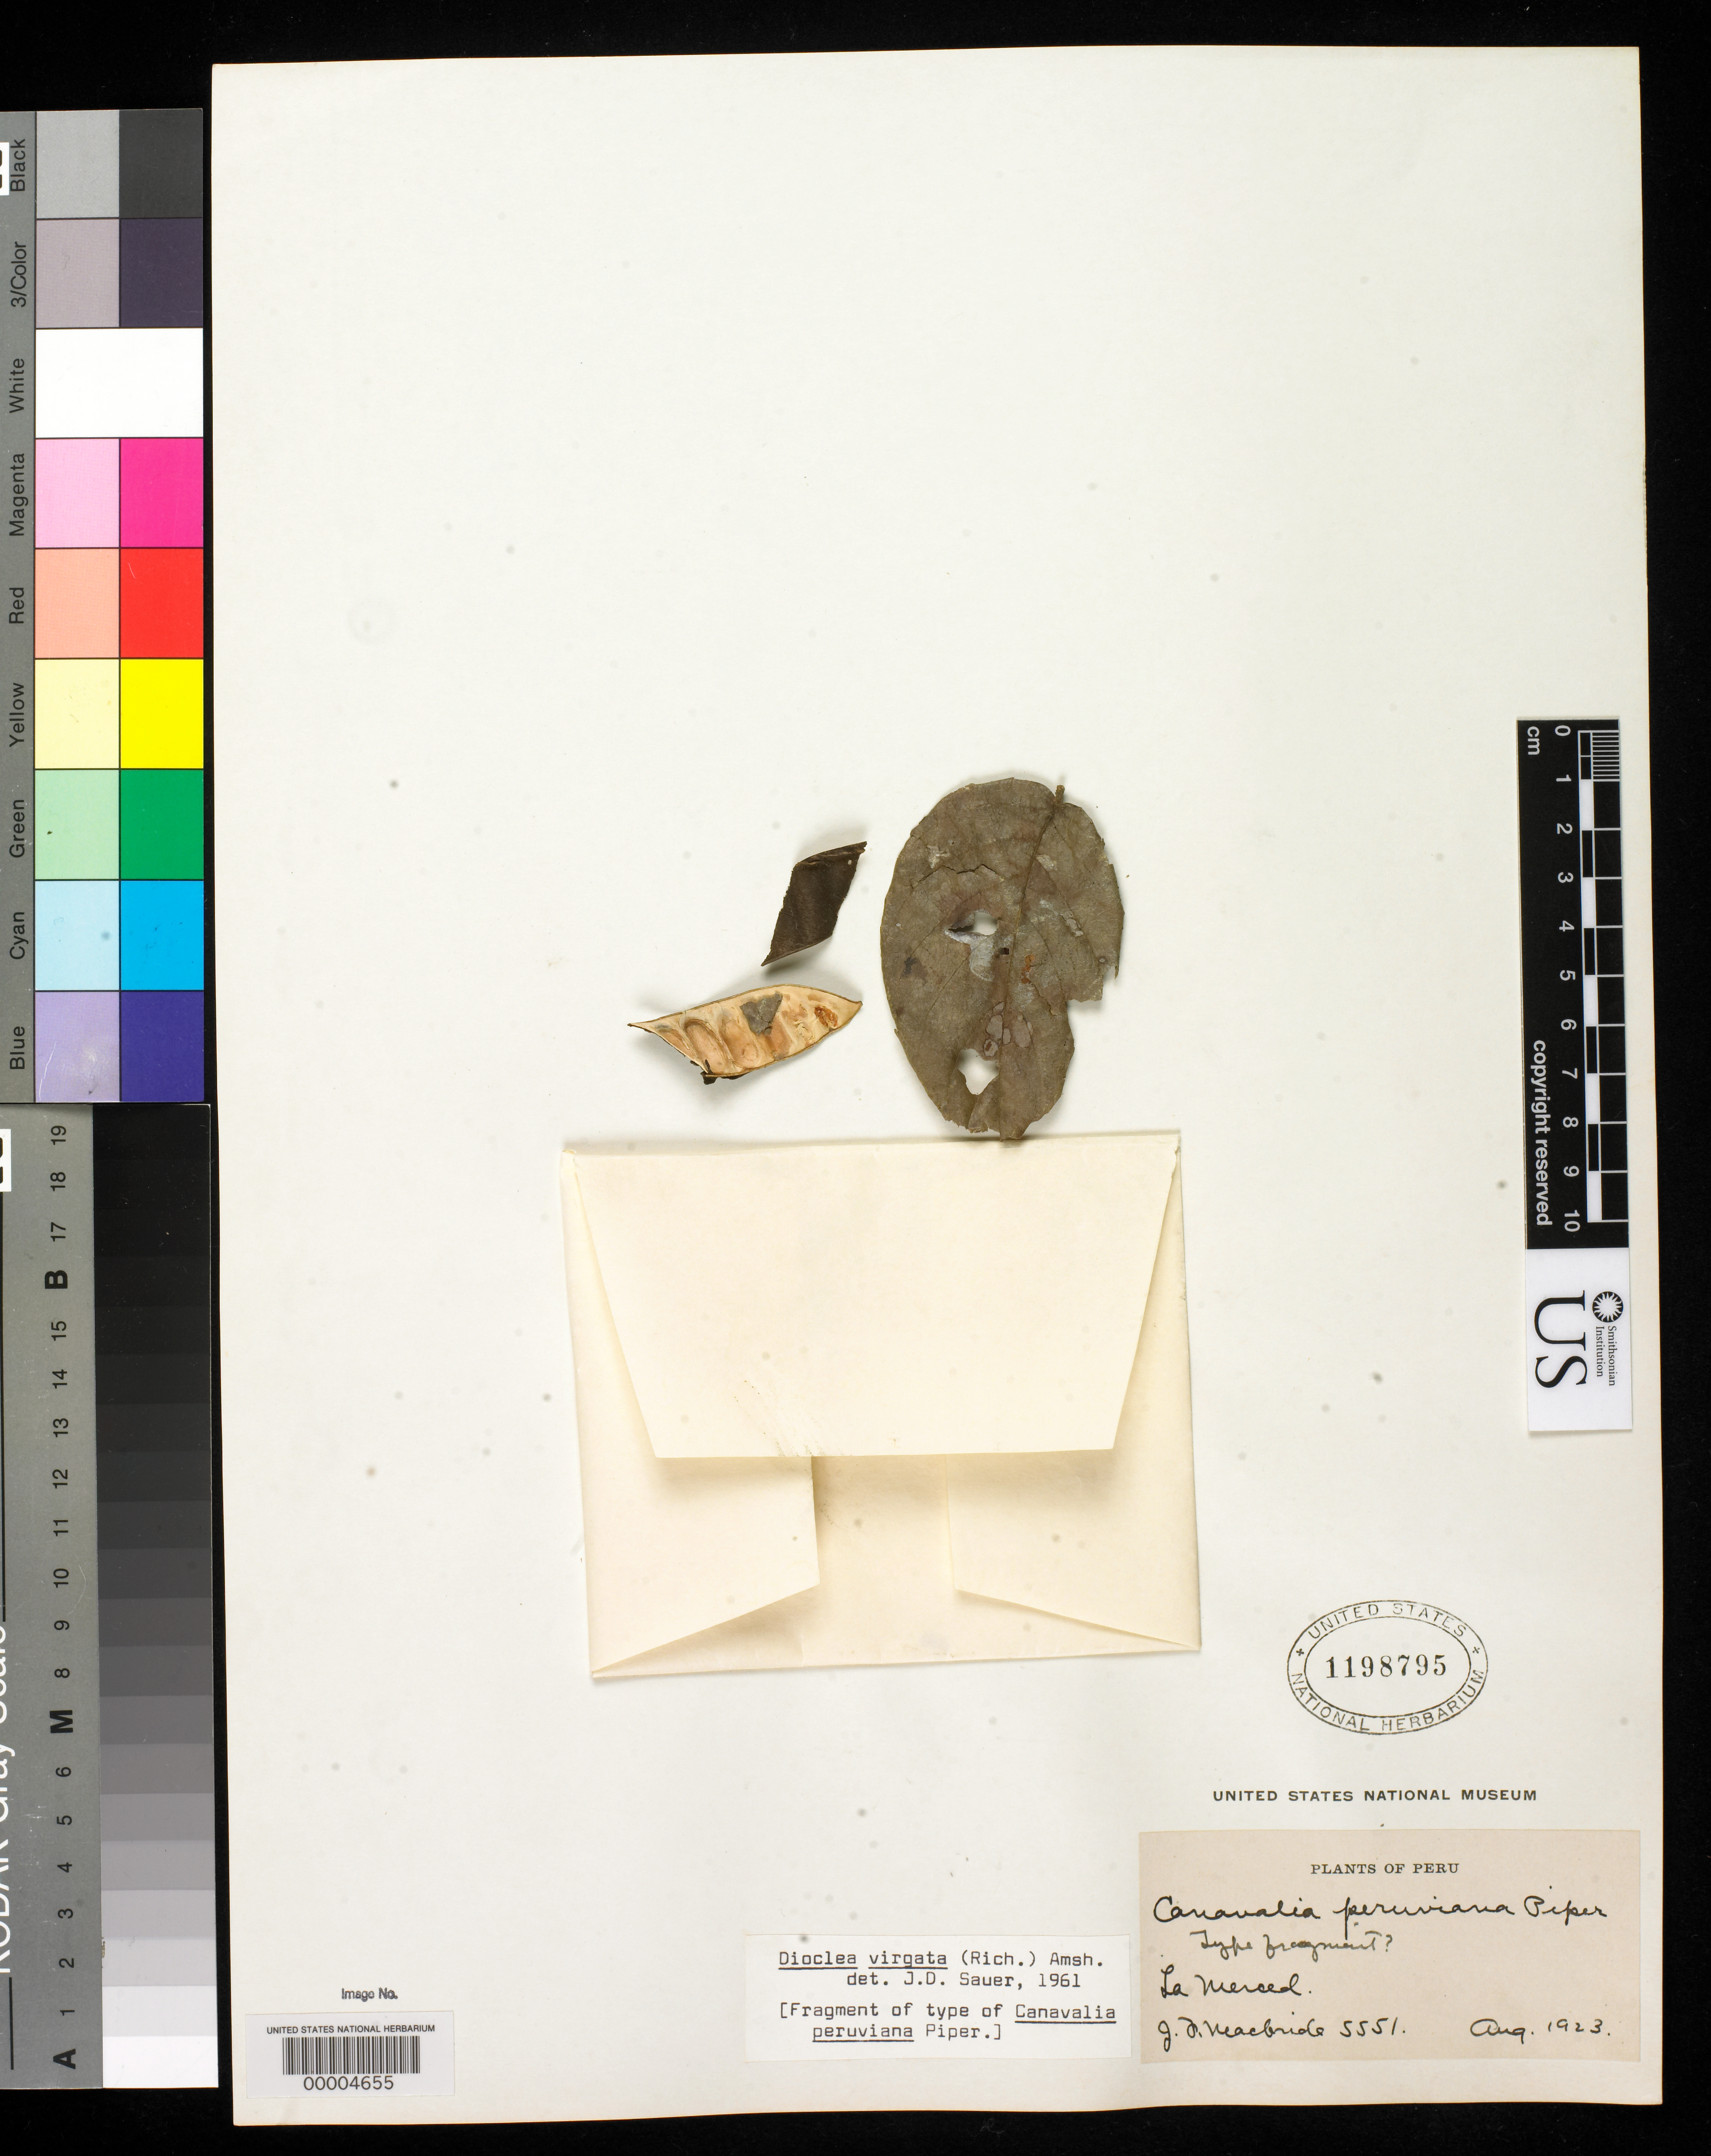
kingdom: Plantae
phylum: Tracheophyta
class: Magnoliopsida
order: Fabales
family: Fabaceae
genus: Canavalia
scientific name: Canavalia peruviana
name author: Piper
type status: Isotype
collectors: J. F. Macbride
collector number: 5551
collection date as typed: Aug 1923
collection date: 1923-08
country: Peru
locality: La Merced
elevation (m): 610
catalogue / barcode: US 1198795